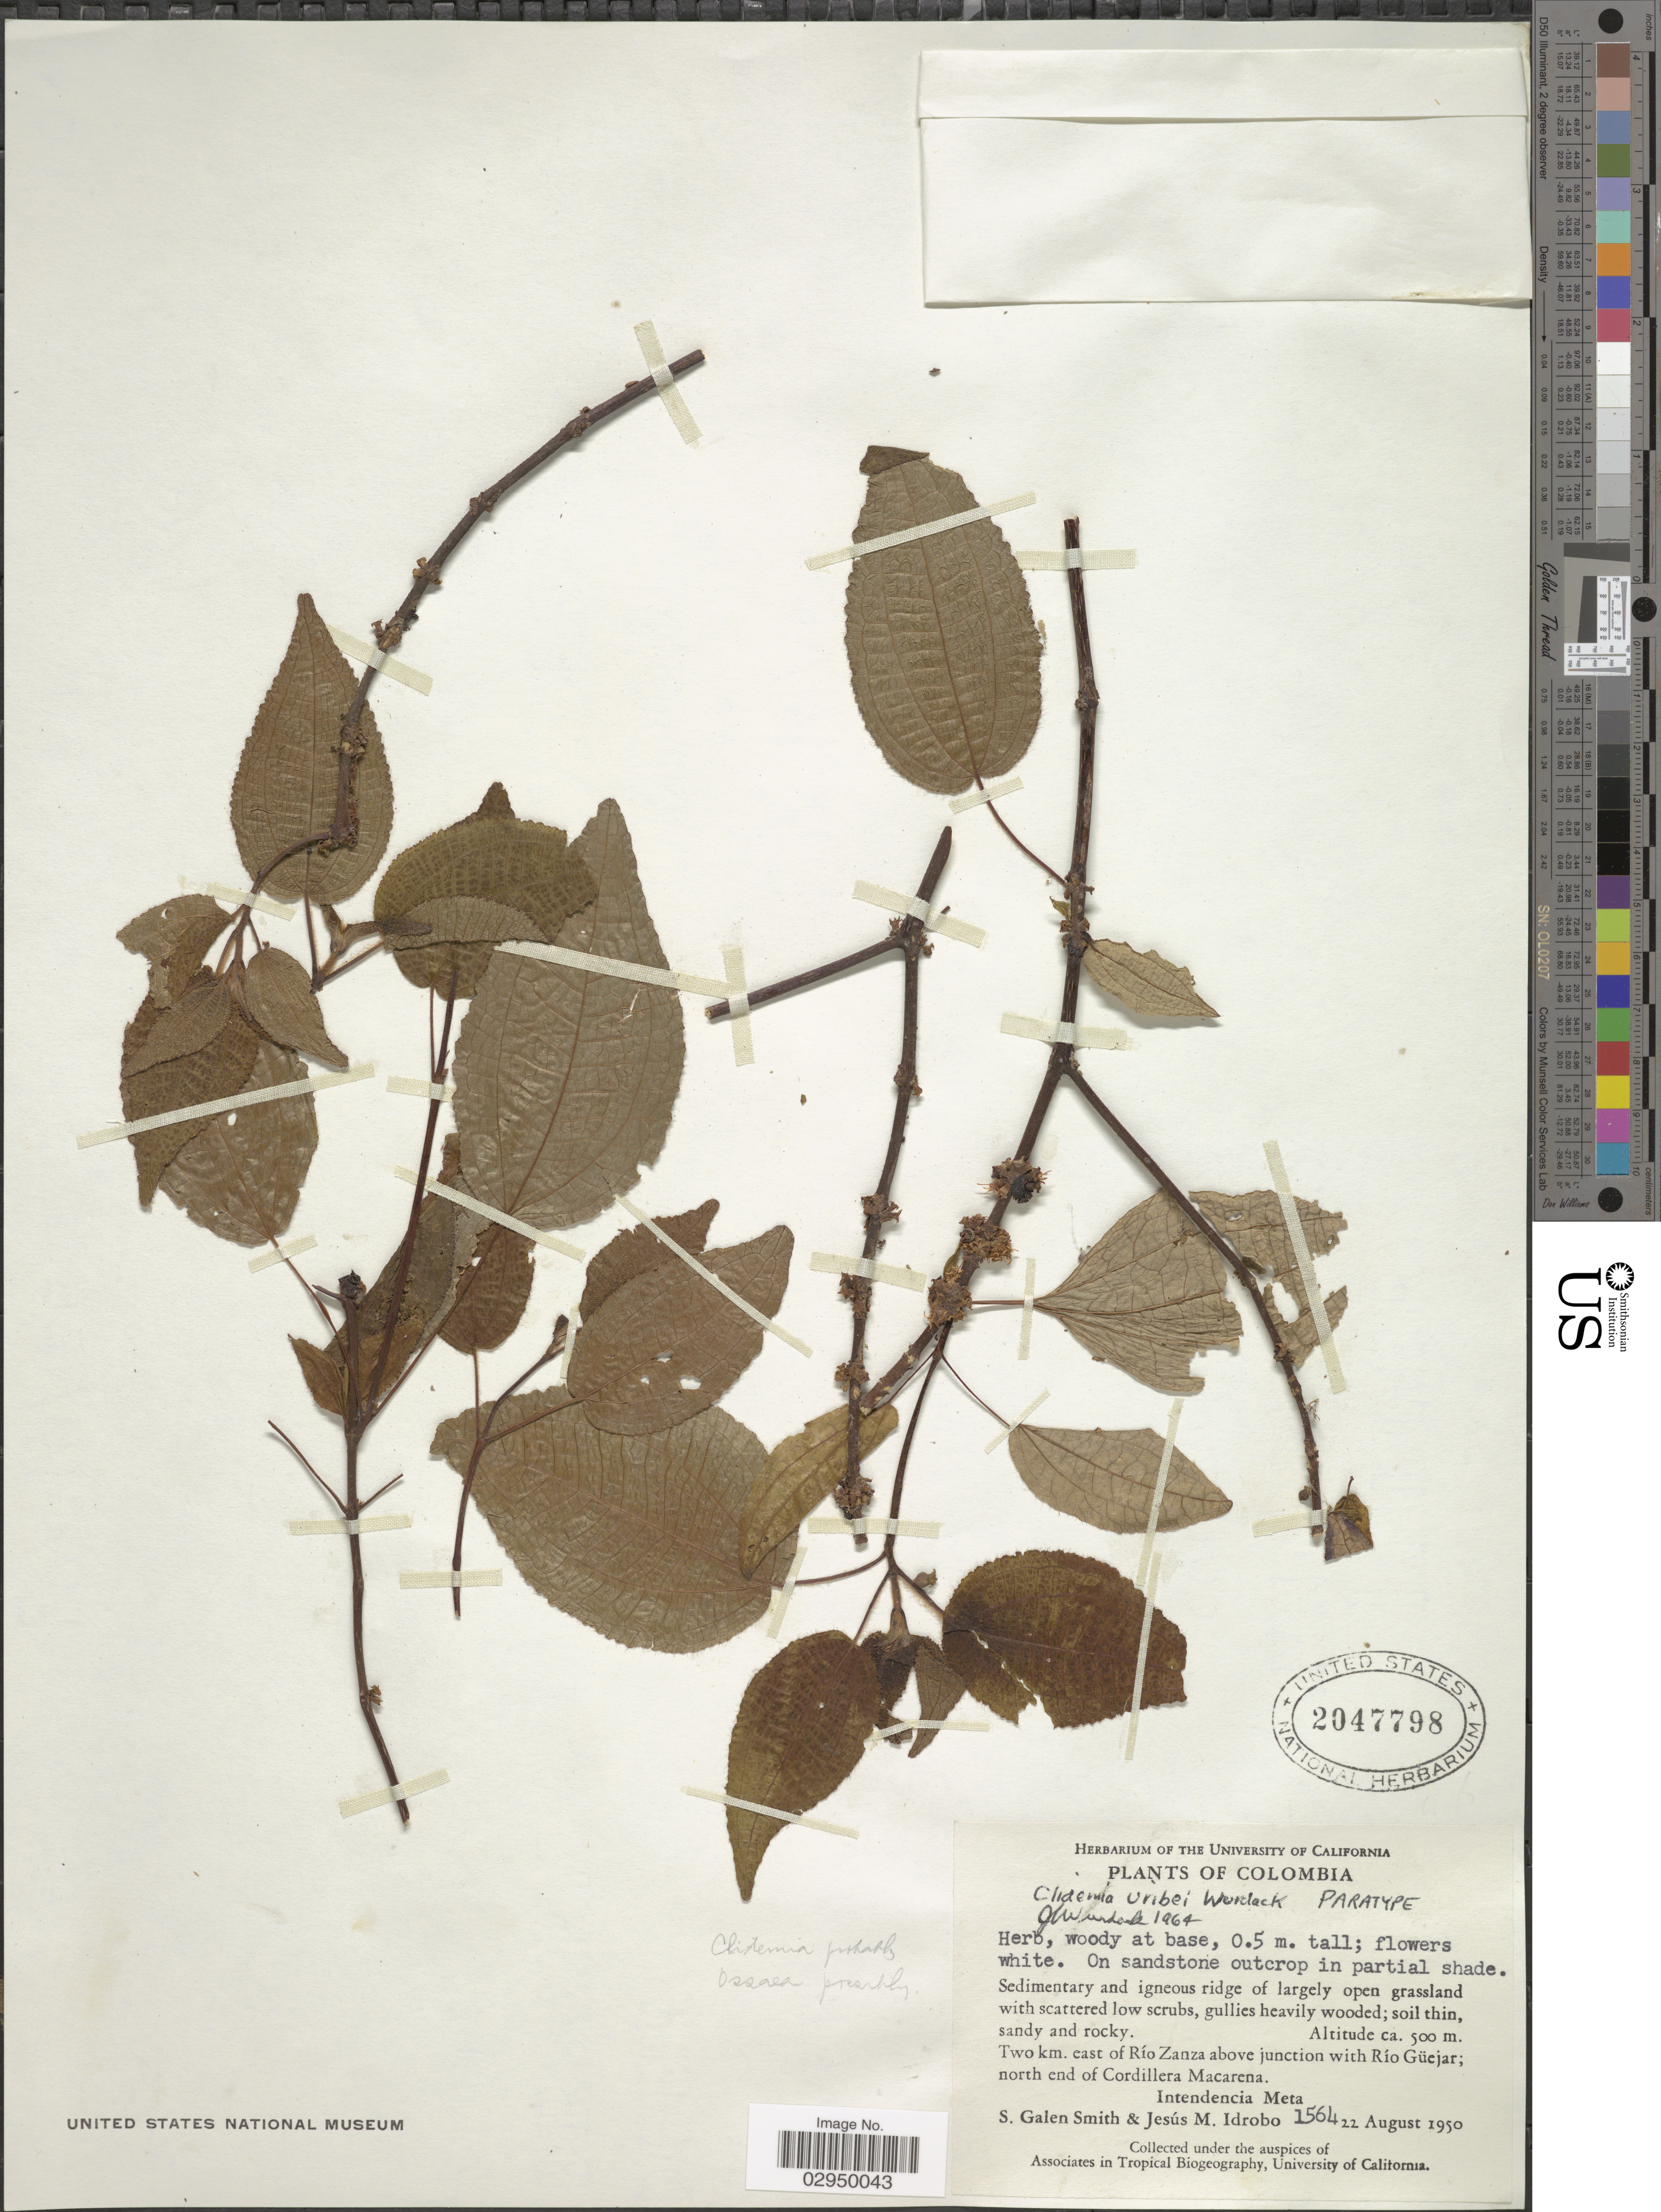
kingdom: Plantae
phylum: Tracheophyta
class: Magnoliopsida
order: Myrtales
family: Melastomataceae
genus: Clidemia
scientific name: Clidemia uribei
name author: Wurdack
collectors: S. G. Smith & J. M. Idrobo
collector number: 1564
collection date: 1950-08-22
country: Colombia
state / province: Meta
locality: Two km. east of Río Zanza above junction with Río Güejar; north end of Cordillera Macarena. Intendencia Meta.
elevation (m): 500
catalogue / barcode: US 2047798